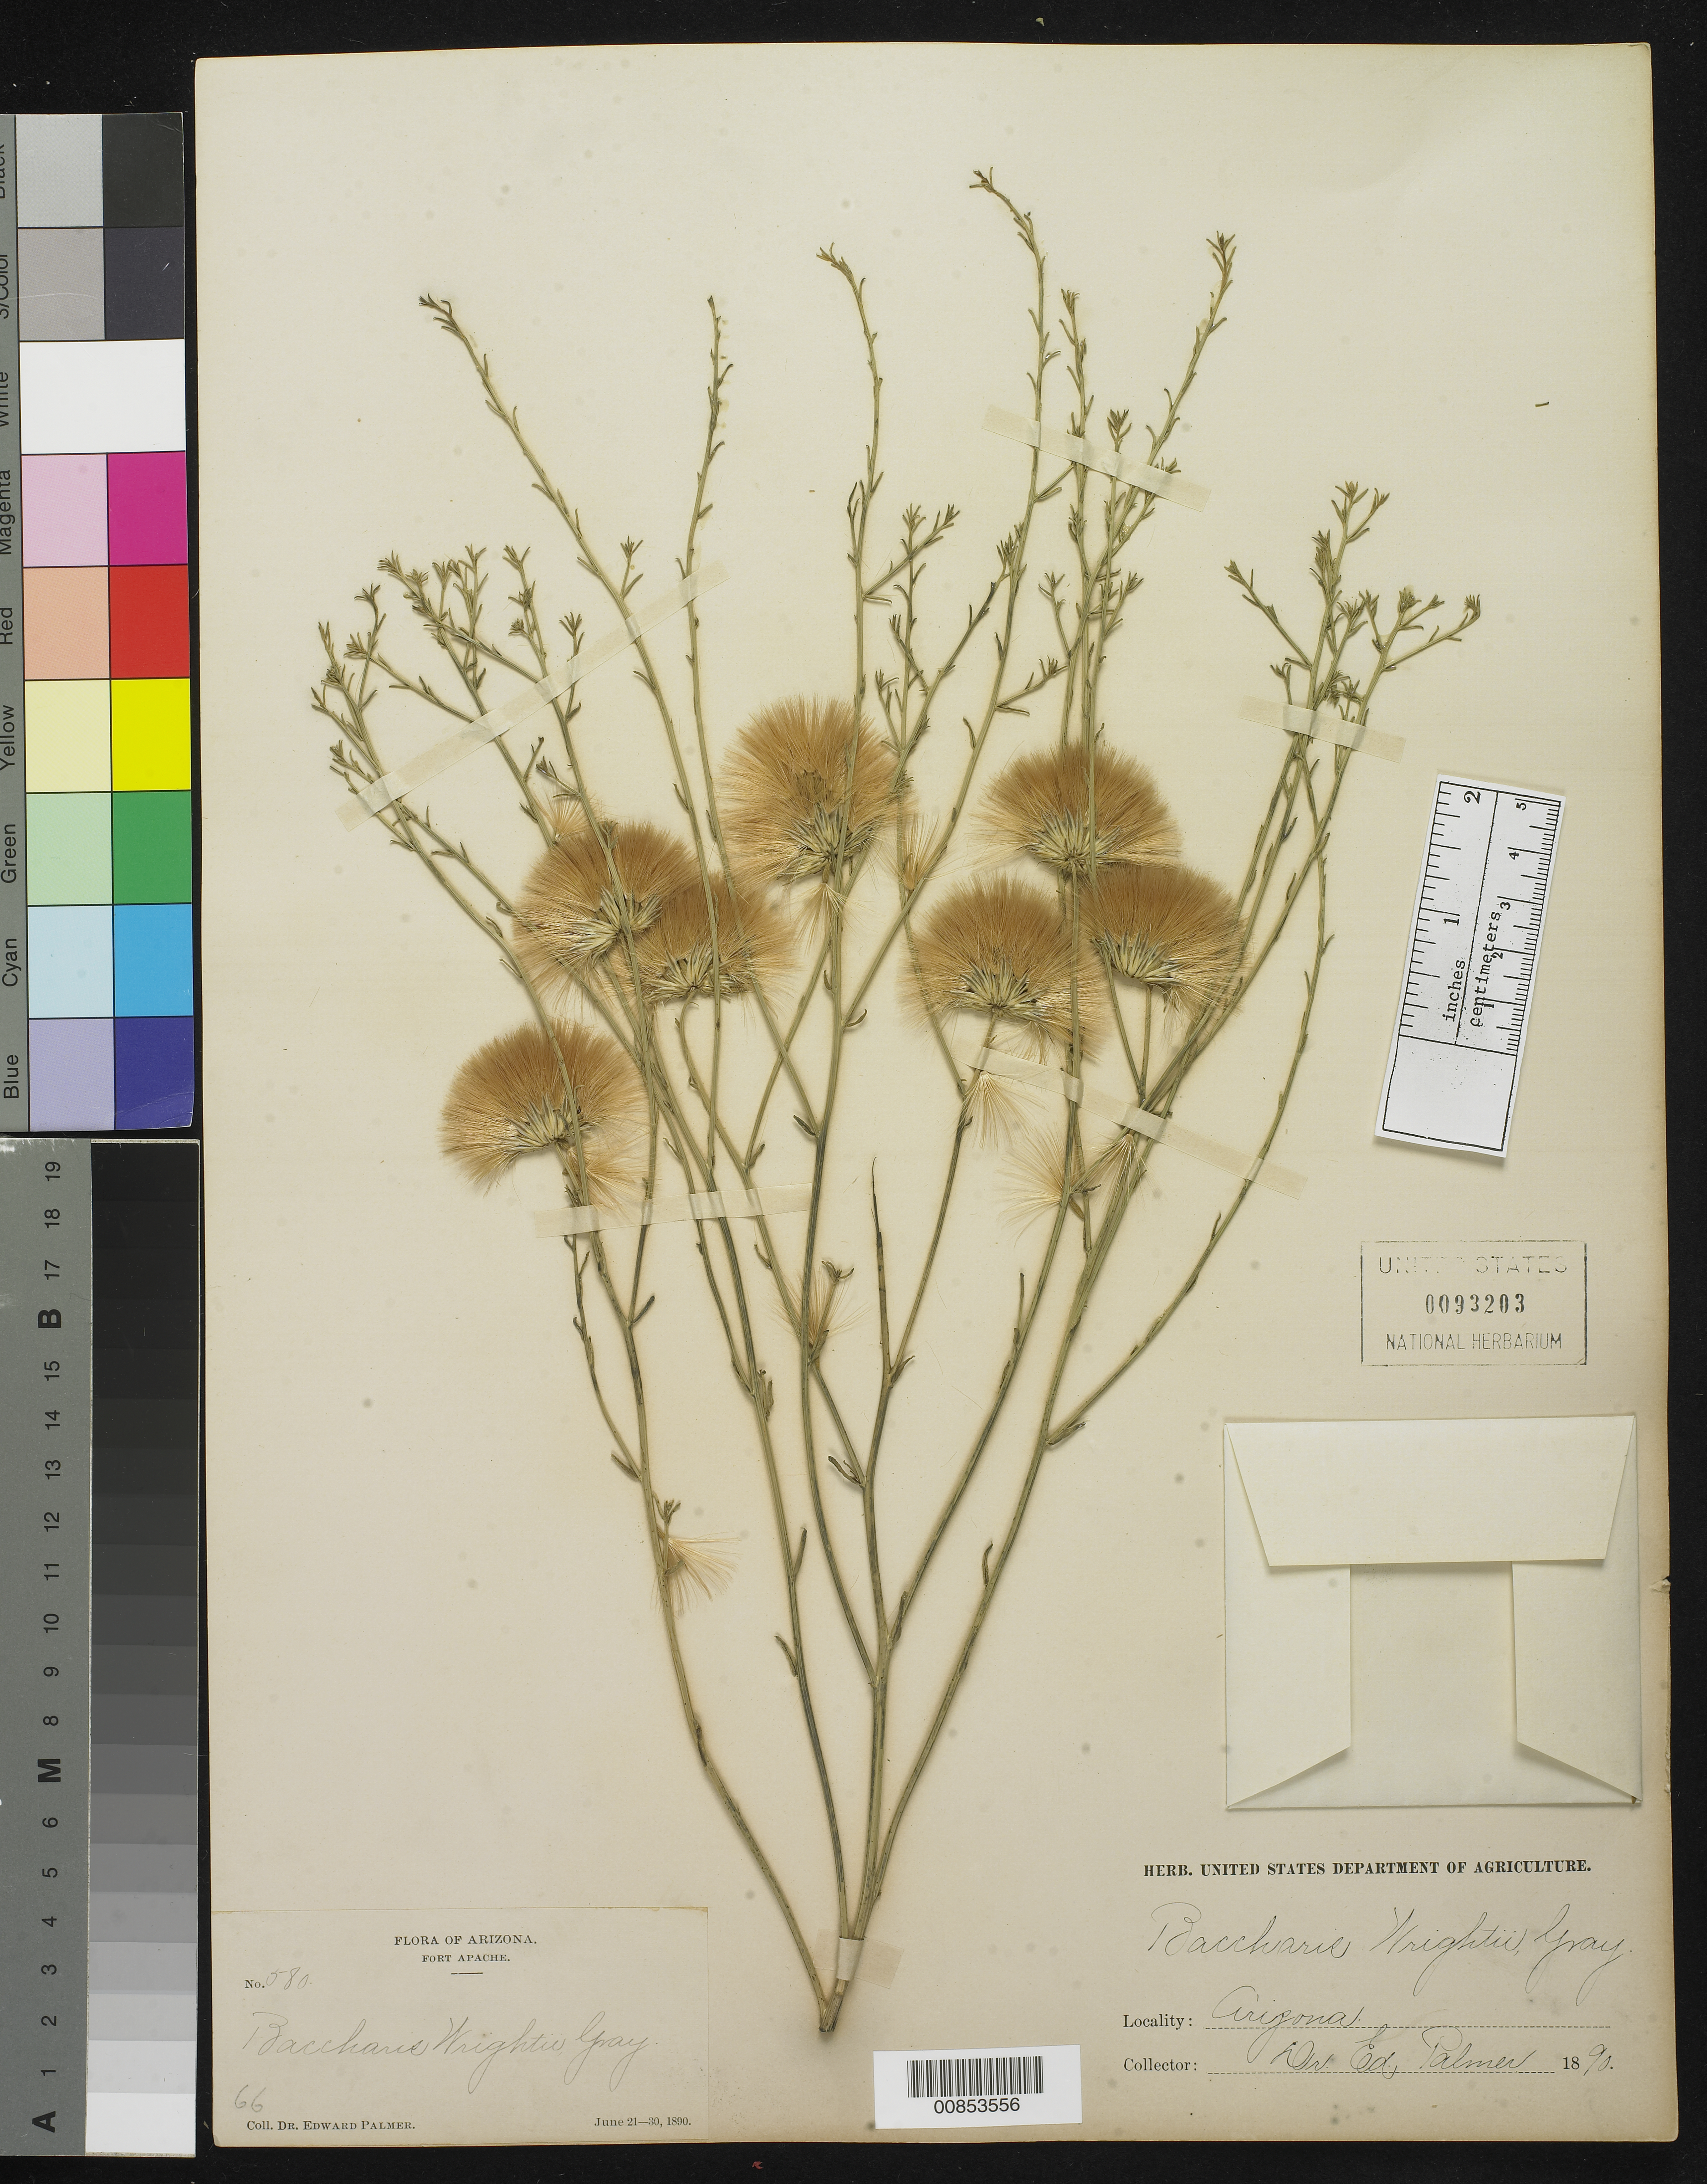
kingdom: Plantae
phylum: Tracheophyta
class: Magnoliopsida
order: Asterales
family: Asteraceae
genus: Baccharis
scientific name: Baccharis wrightii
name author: A. Gray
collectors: E. Palmer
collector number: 580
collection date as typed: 21 Jun 1890 to 30 Jun 1890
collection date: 1890-06-21/1890-06-30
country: United States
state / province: Arizona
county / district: Navajo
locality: Fort Apache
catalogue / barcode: US 93203